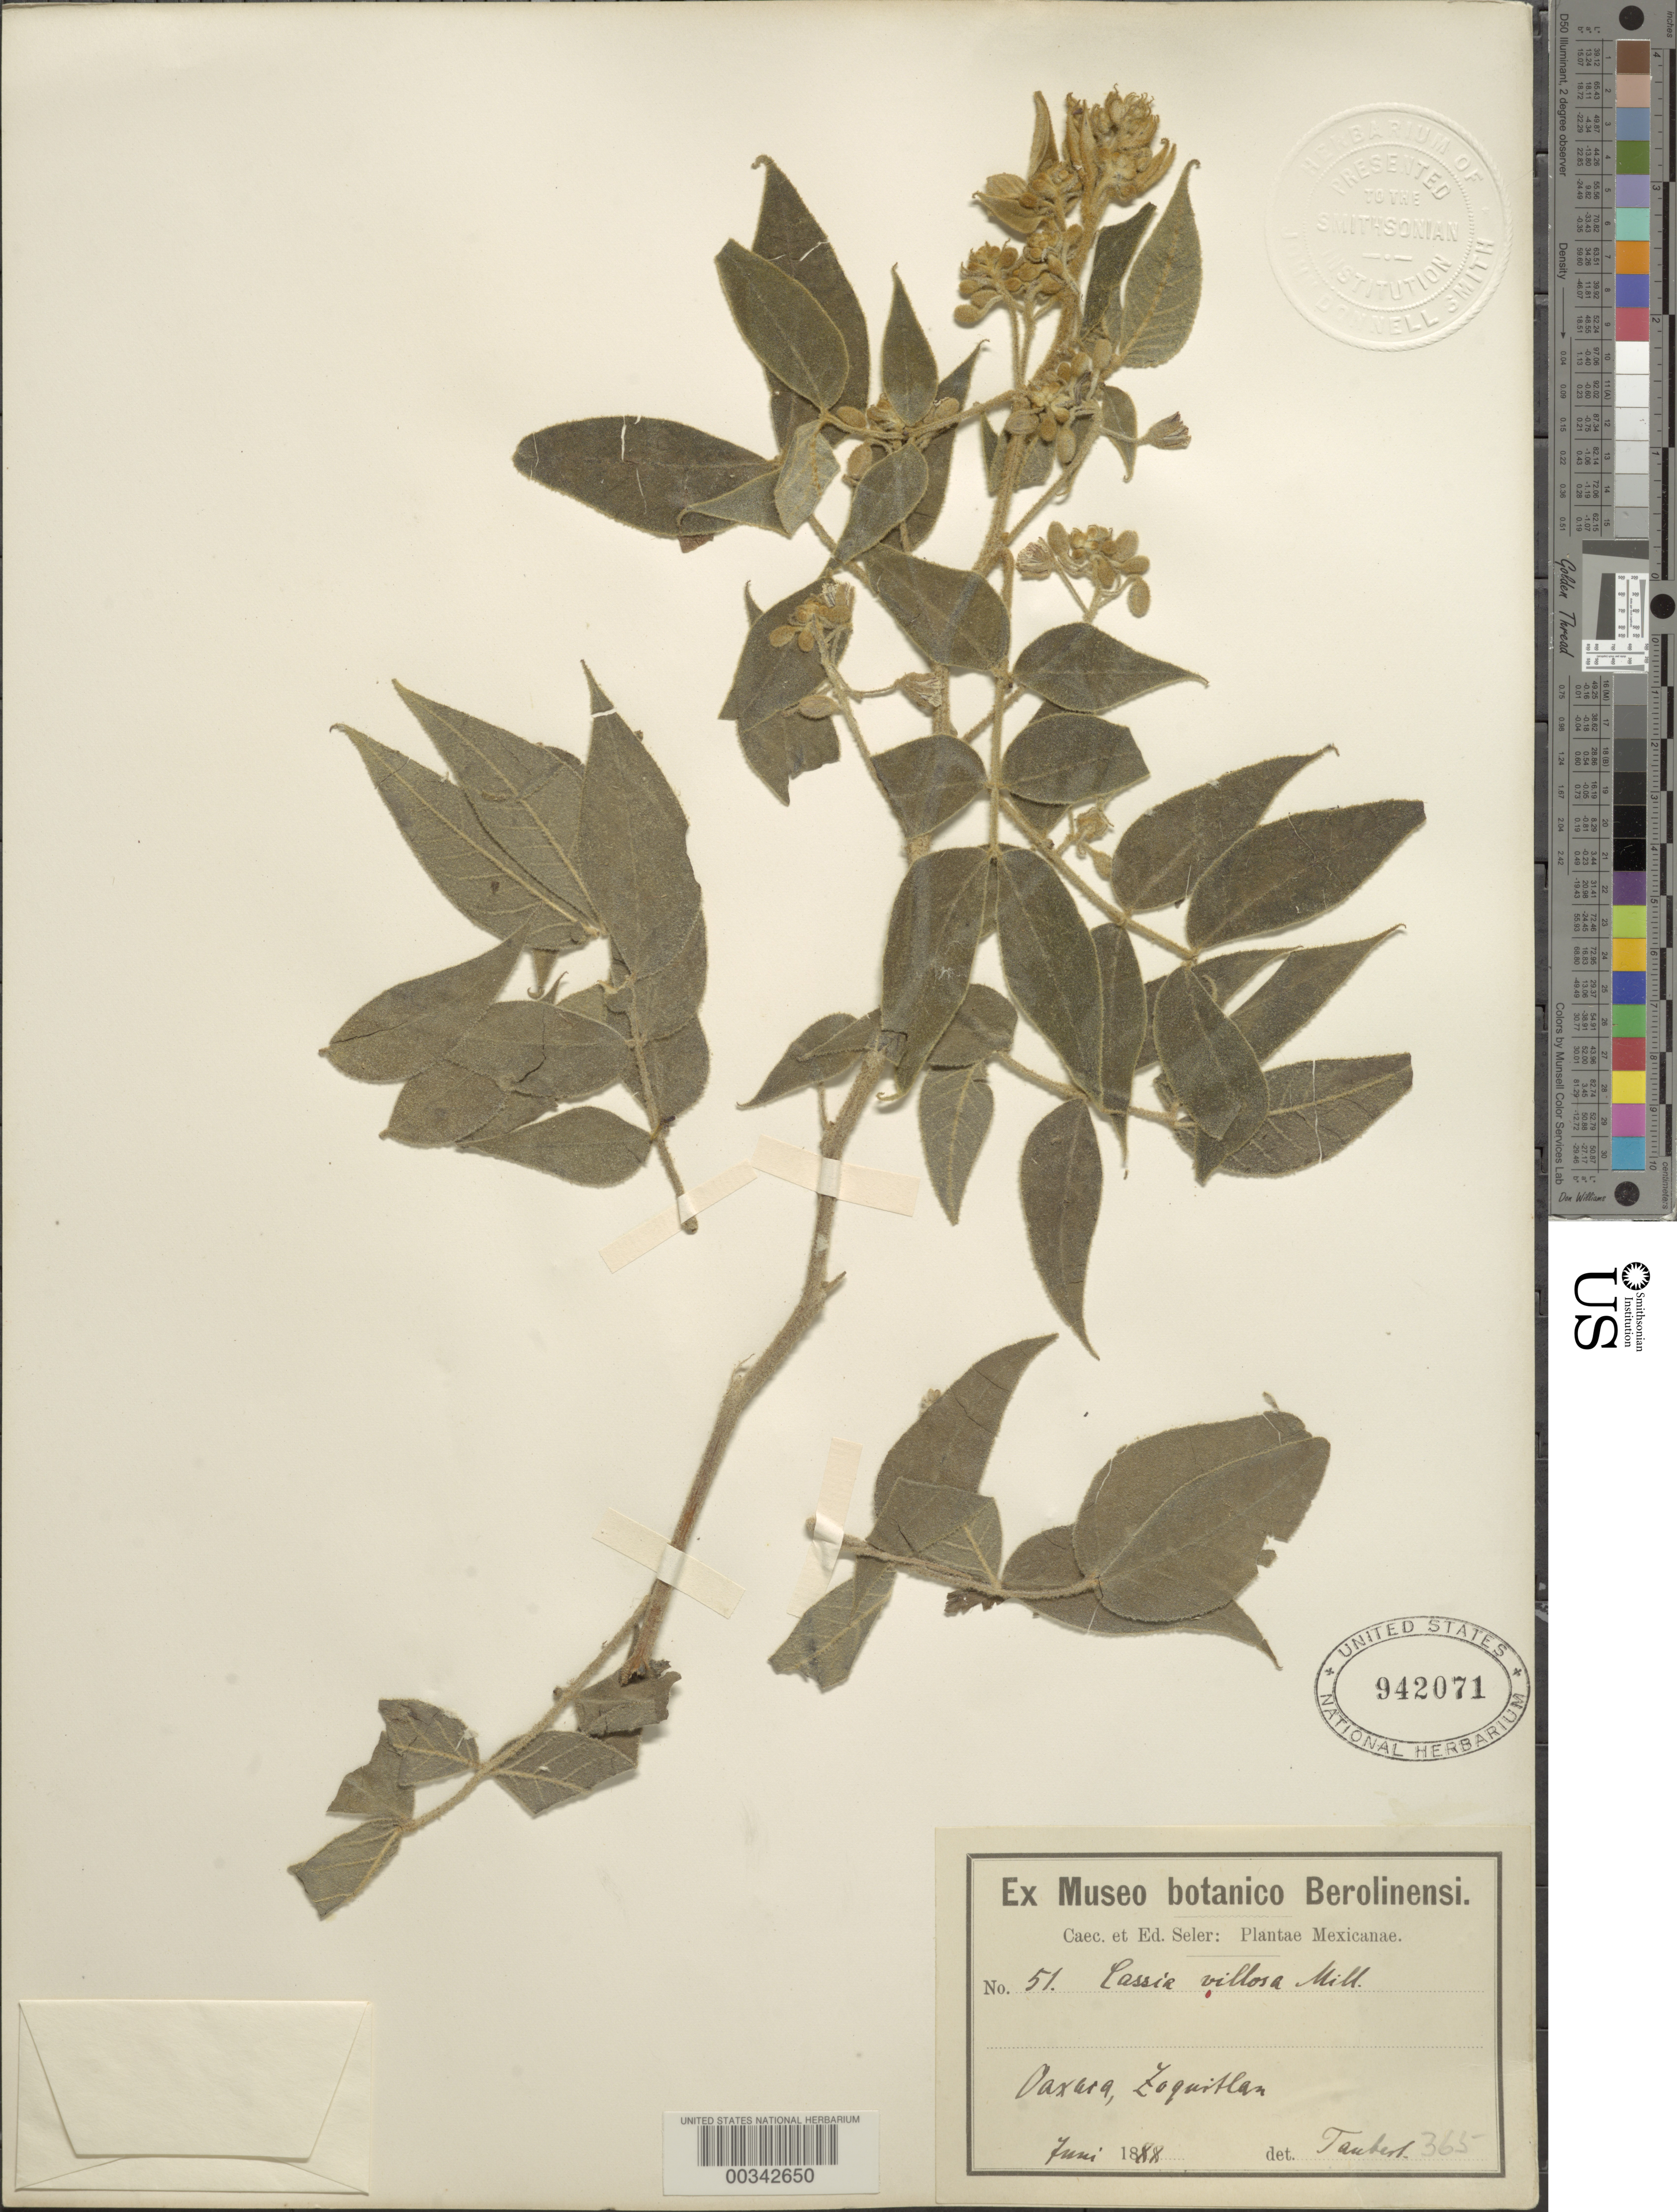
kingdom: Plantae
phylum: Tracheophyta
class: Magnoliopsida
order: Fabales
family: Fabaceae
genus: Senna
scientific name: Senna villosa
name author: (Mill.) H.S. Irwin & Barneby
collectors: E. Seler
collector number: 51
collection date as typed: Jun 1888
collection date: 1888-06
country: Mexico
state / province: Oaxaca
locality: Zaquitlan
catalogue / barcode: US 942071